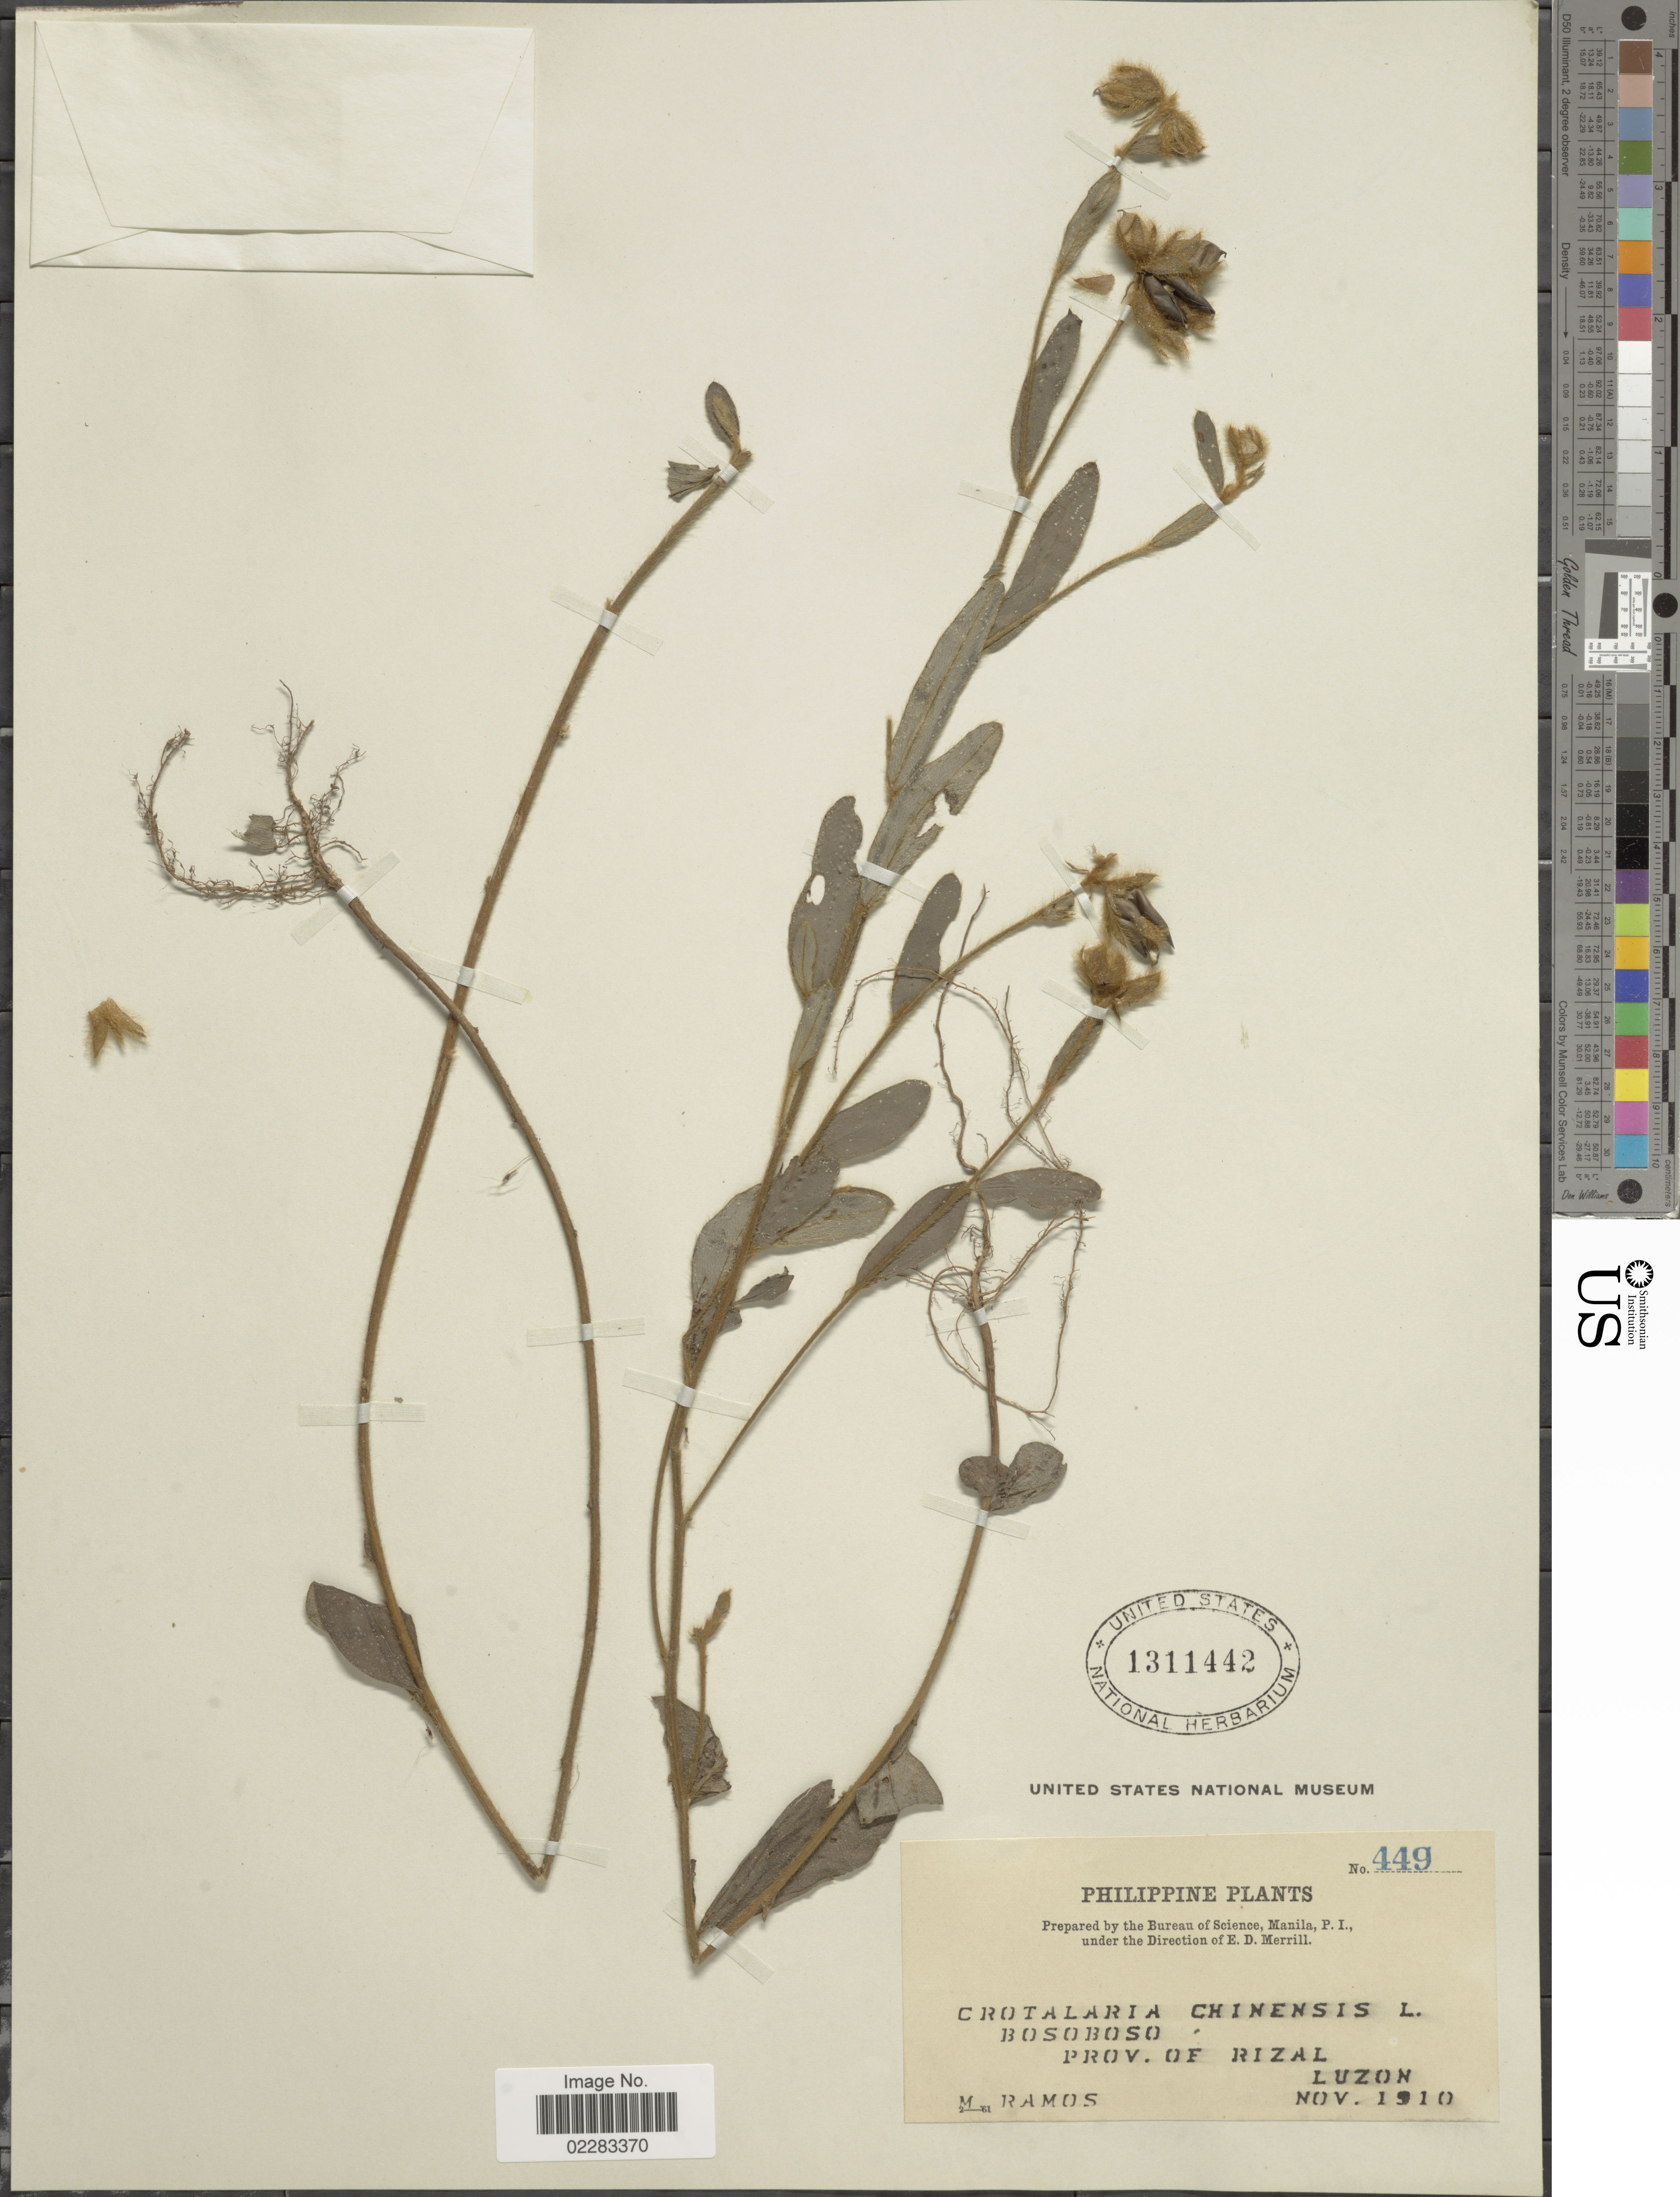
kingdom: Plantae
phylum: Tracheophyta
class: Magnoliopsida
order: Fabales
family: Fabaceae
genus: Crotalaria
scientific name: Crotalaria chinensis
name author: L.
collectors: M. Ramos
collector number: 449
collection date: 1910-11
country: Philippines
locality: Bosoboso, Prov. of Rizal, Luzon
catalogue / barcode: US 1311442